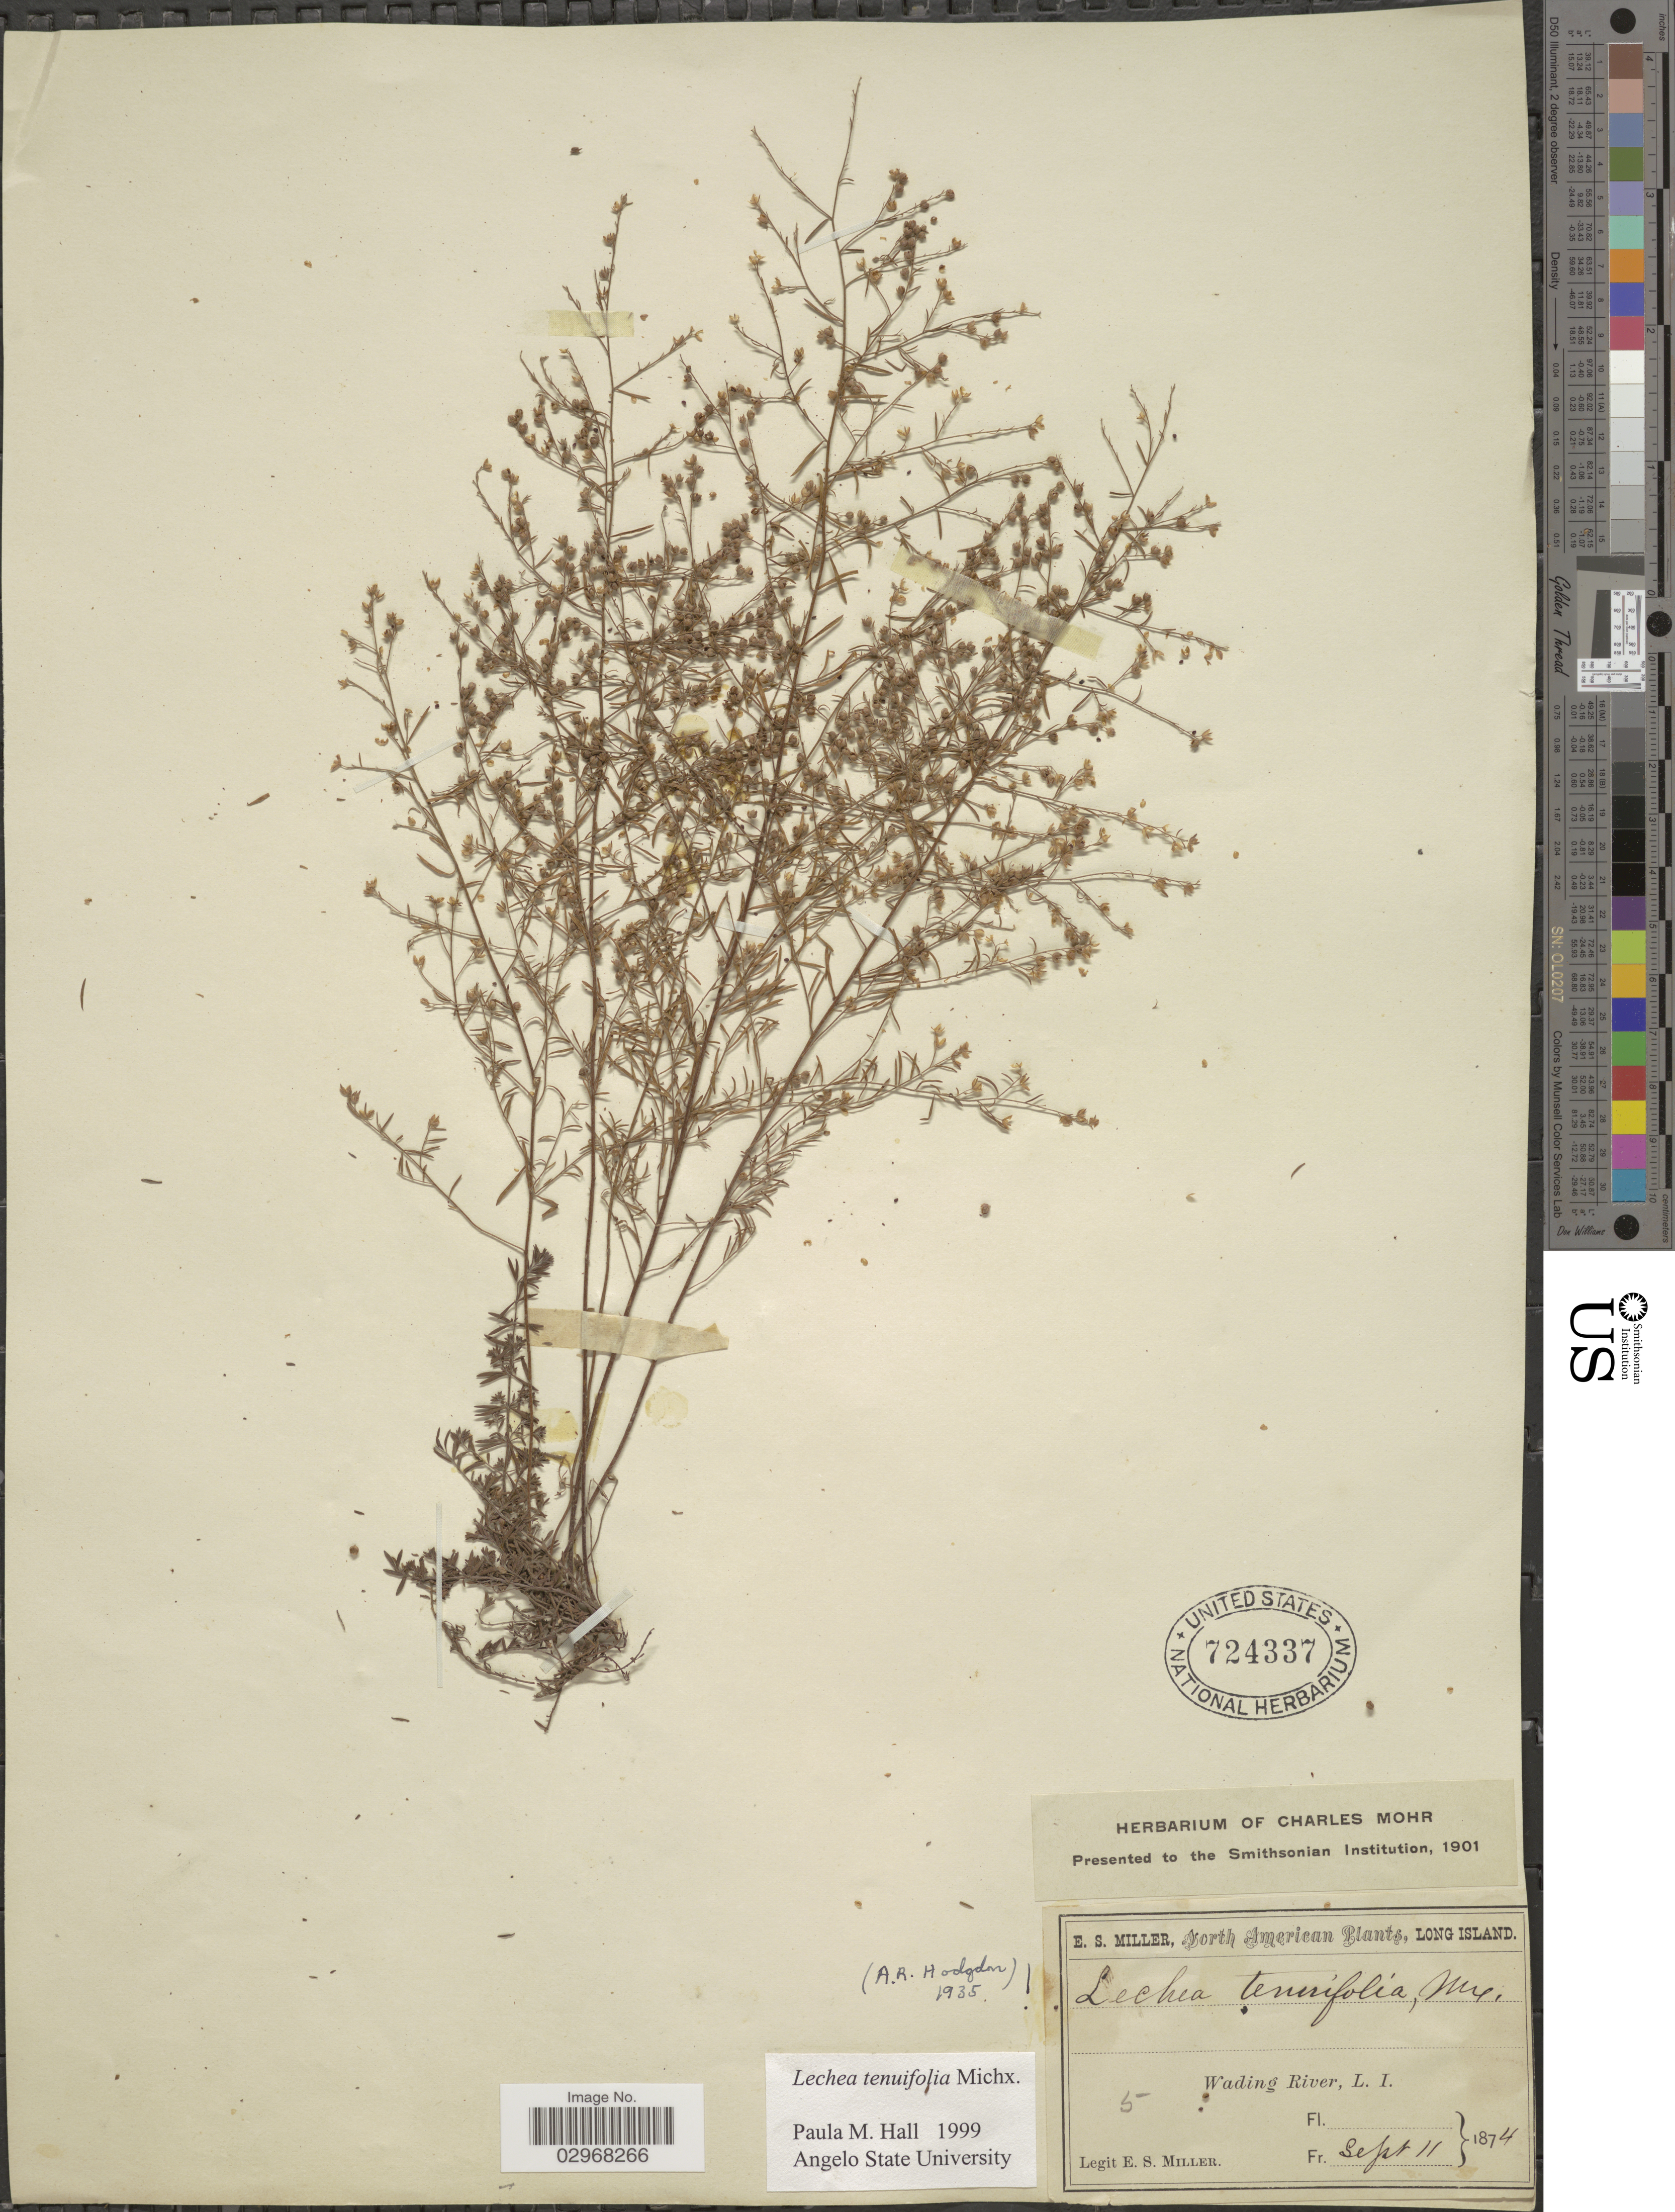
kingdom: Plantae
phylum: Tracheophyta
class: Magnoliopsida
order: Malvales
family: Cistaceae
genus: Lechea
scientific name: Lechea tenuifolia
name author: Michx.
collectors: E. S. Miller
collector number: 5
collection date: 1874-09-11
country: United States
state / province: New York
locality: Long Island. Wading River, L.I.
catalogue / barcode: US 724337